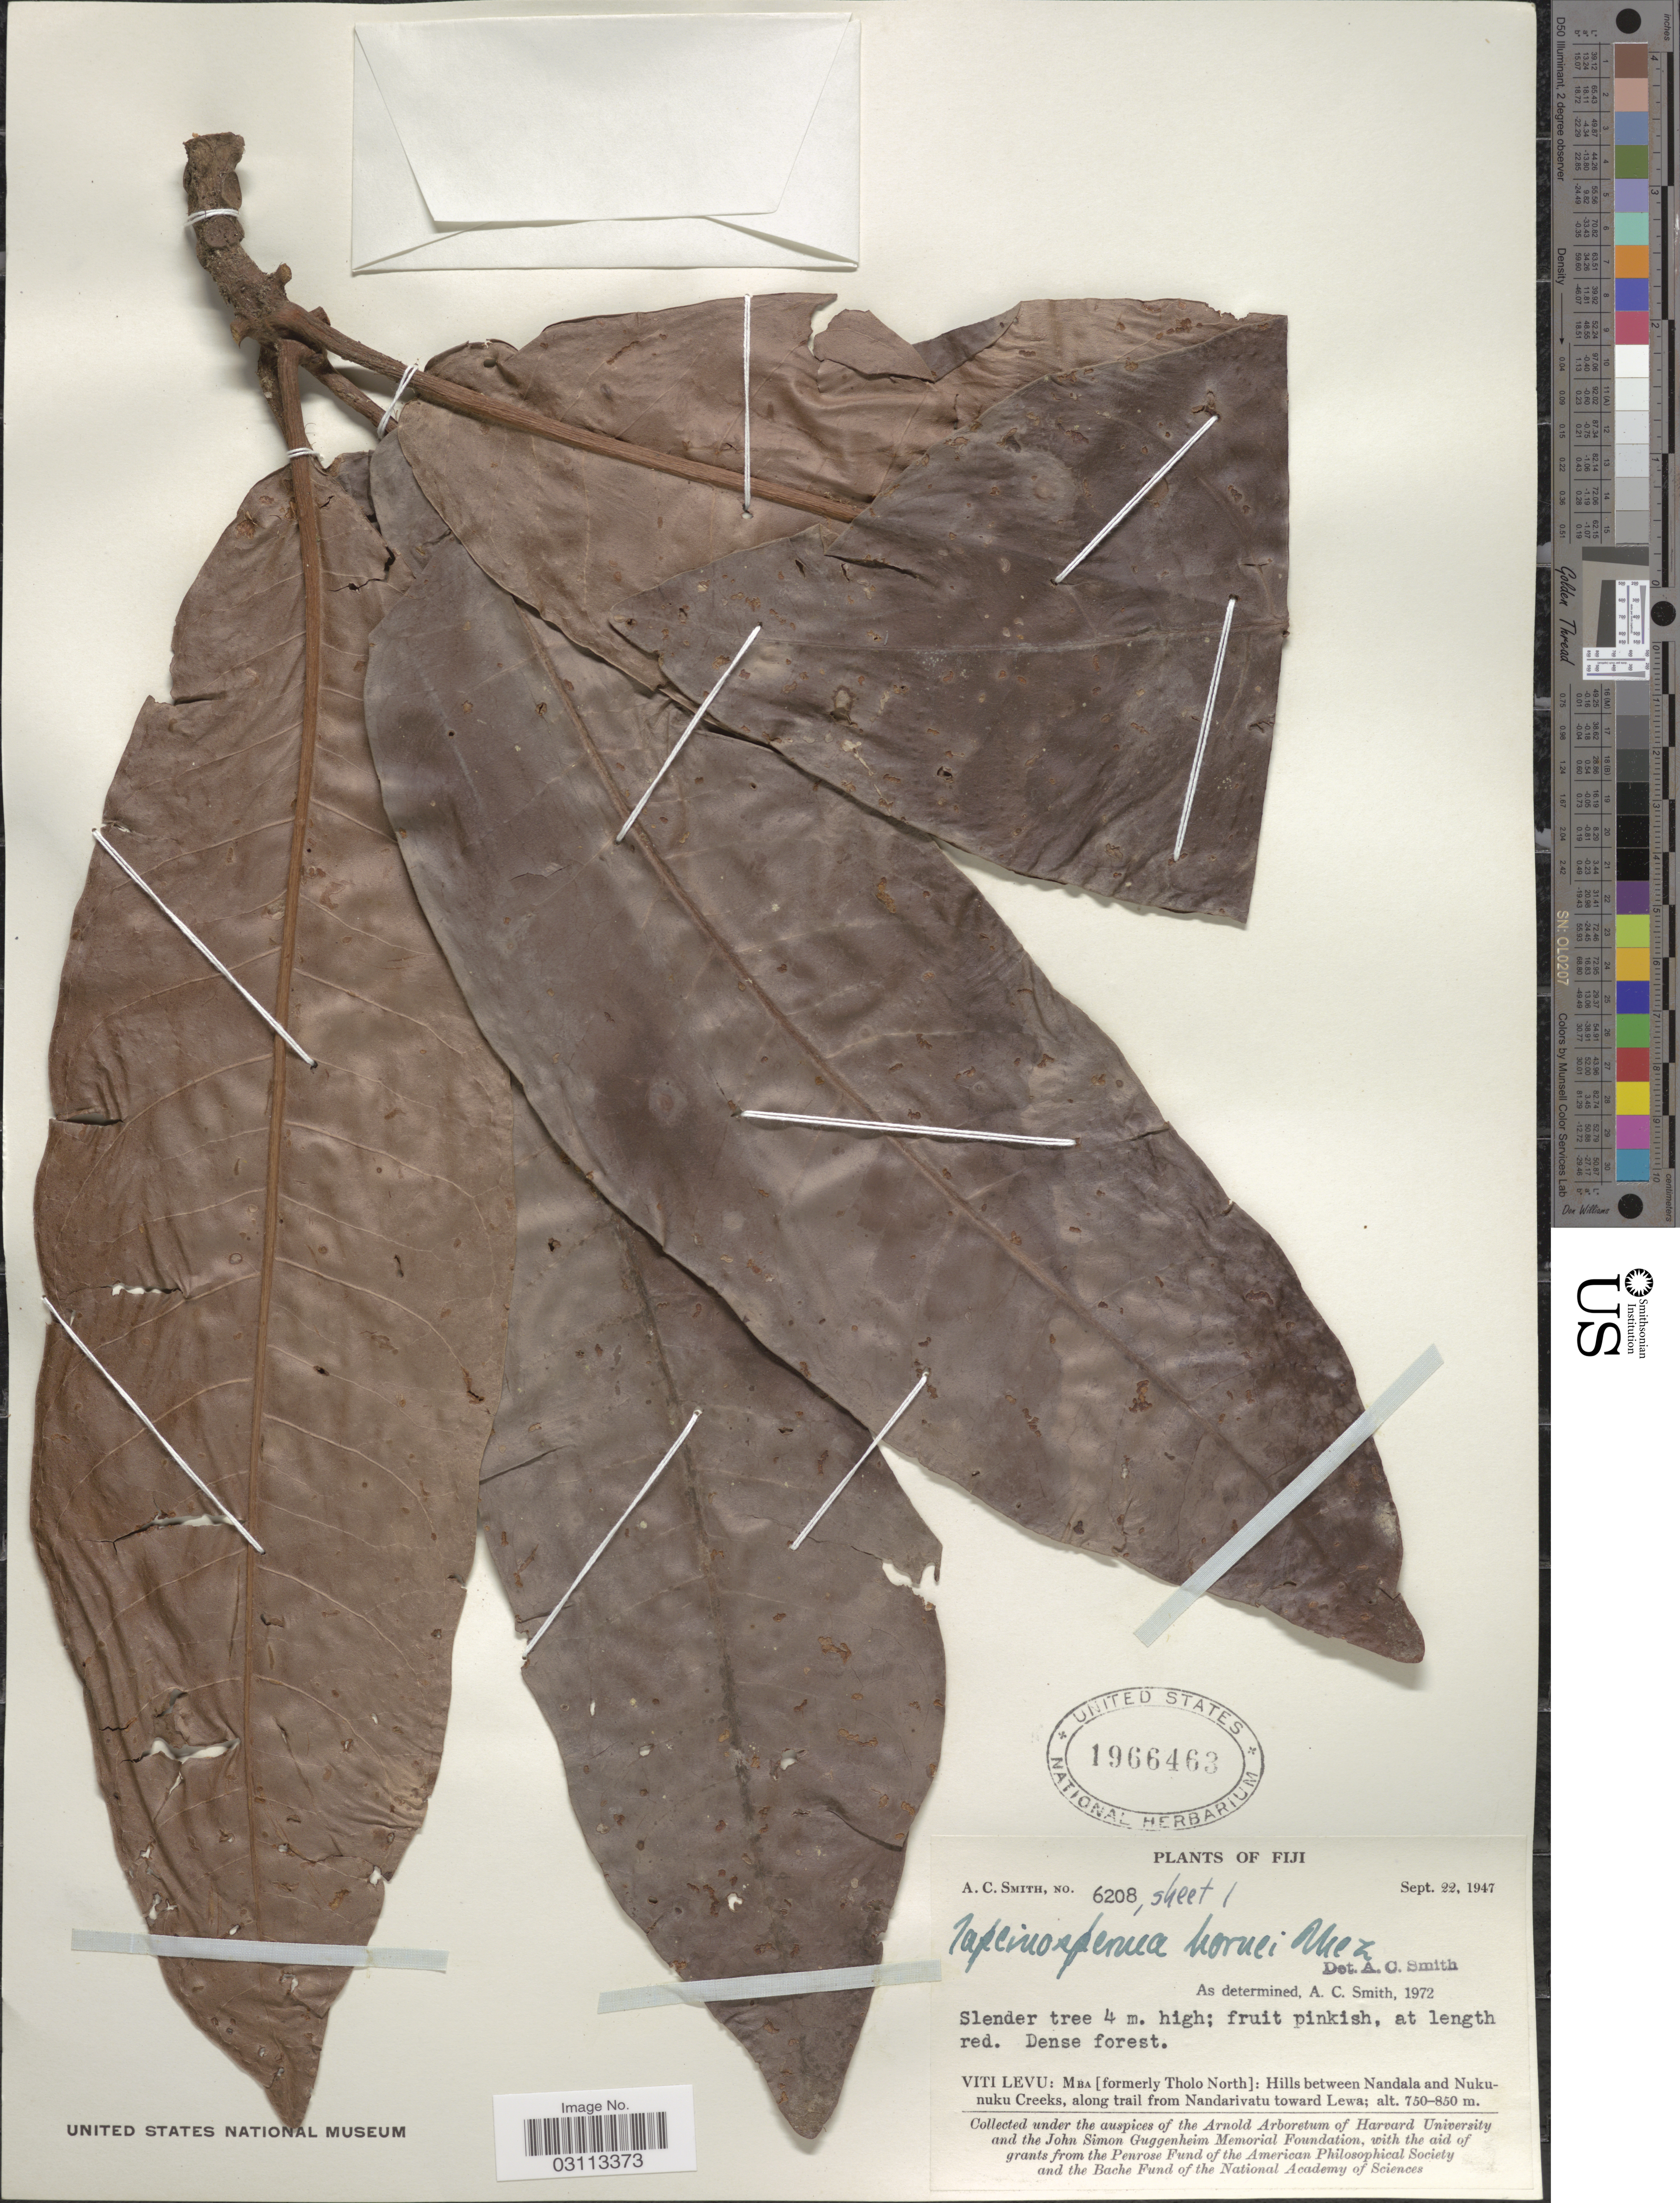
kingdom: Plantae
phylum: Tracheophyta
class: Magnoliopsida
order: Ericales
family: Primulaceae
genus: Tapeinosperma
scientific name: Tapeinosperma hornei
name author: Mez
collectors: A. C. Smith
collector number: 6208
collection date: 1947-09-22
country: Fiji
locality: Viti Levu: Mba [formerly Tholo North]: Hills between Nandala and Nukunuku Creeks, along trail from Nandarivatu towards Lewa.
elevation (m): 750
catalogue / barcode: US 1966463